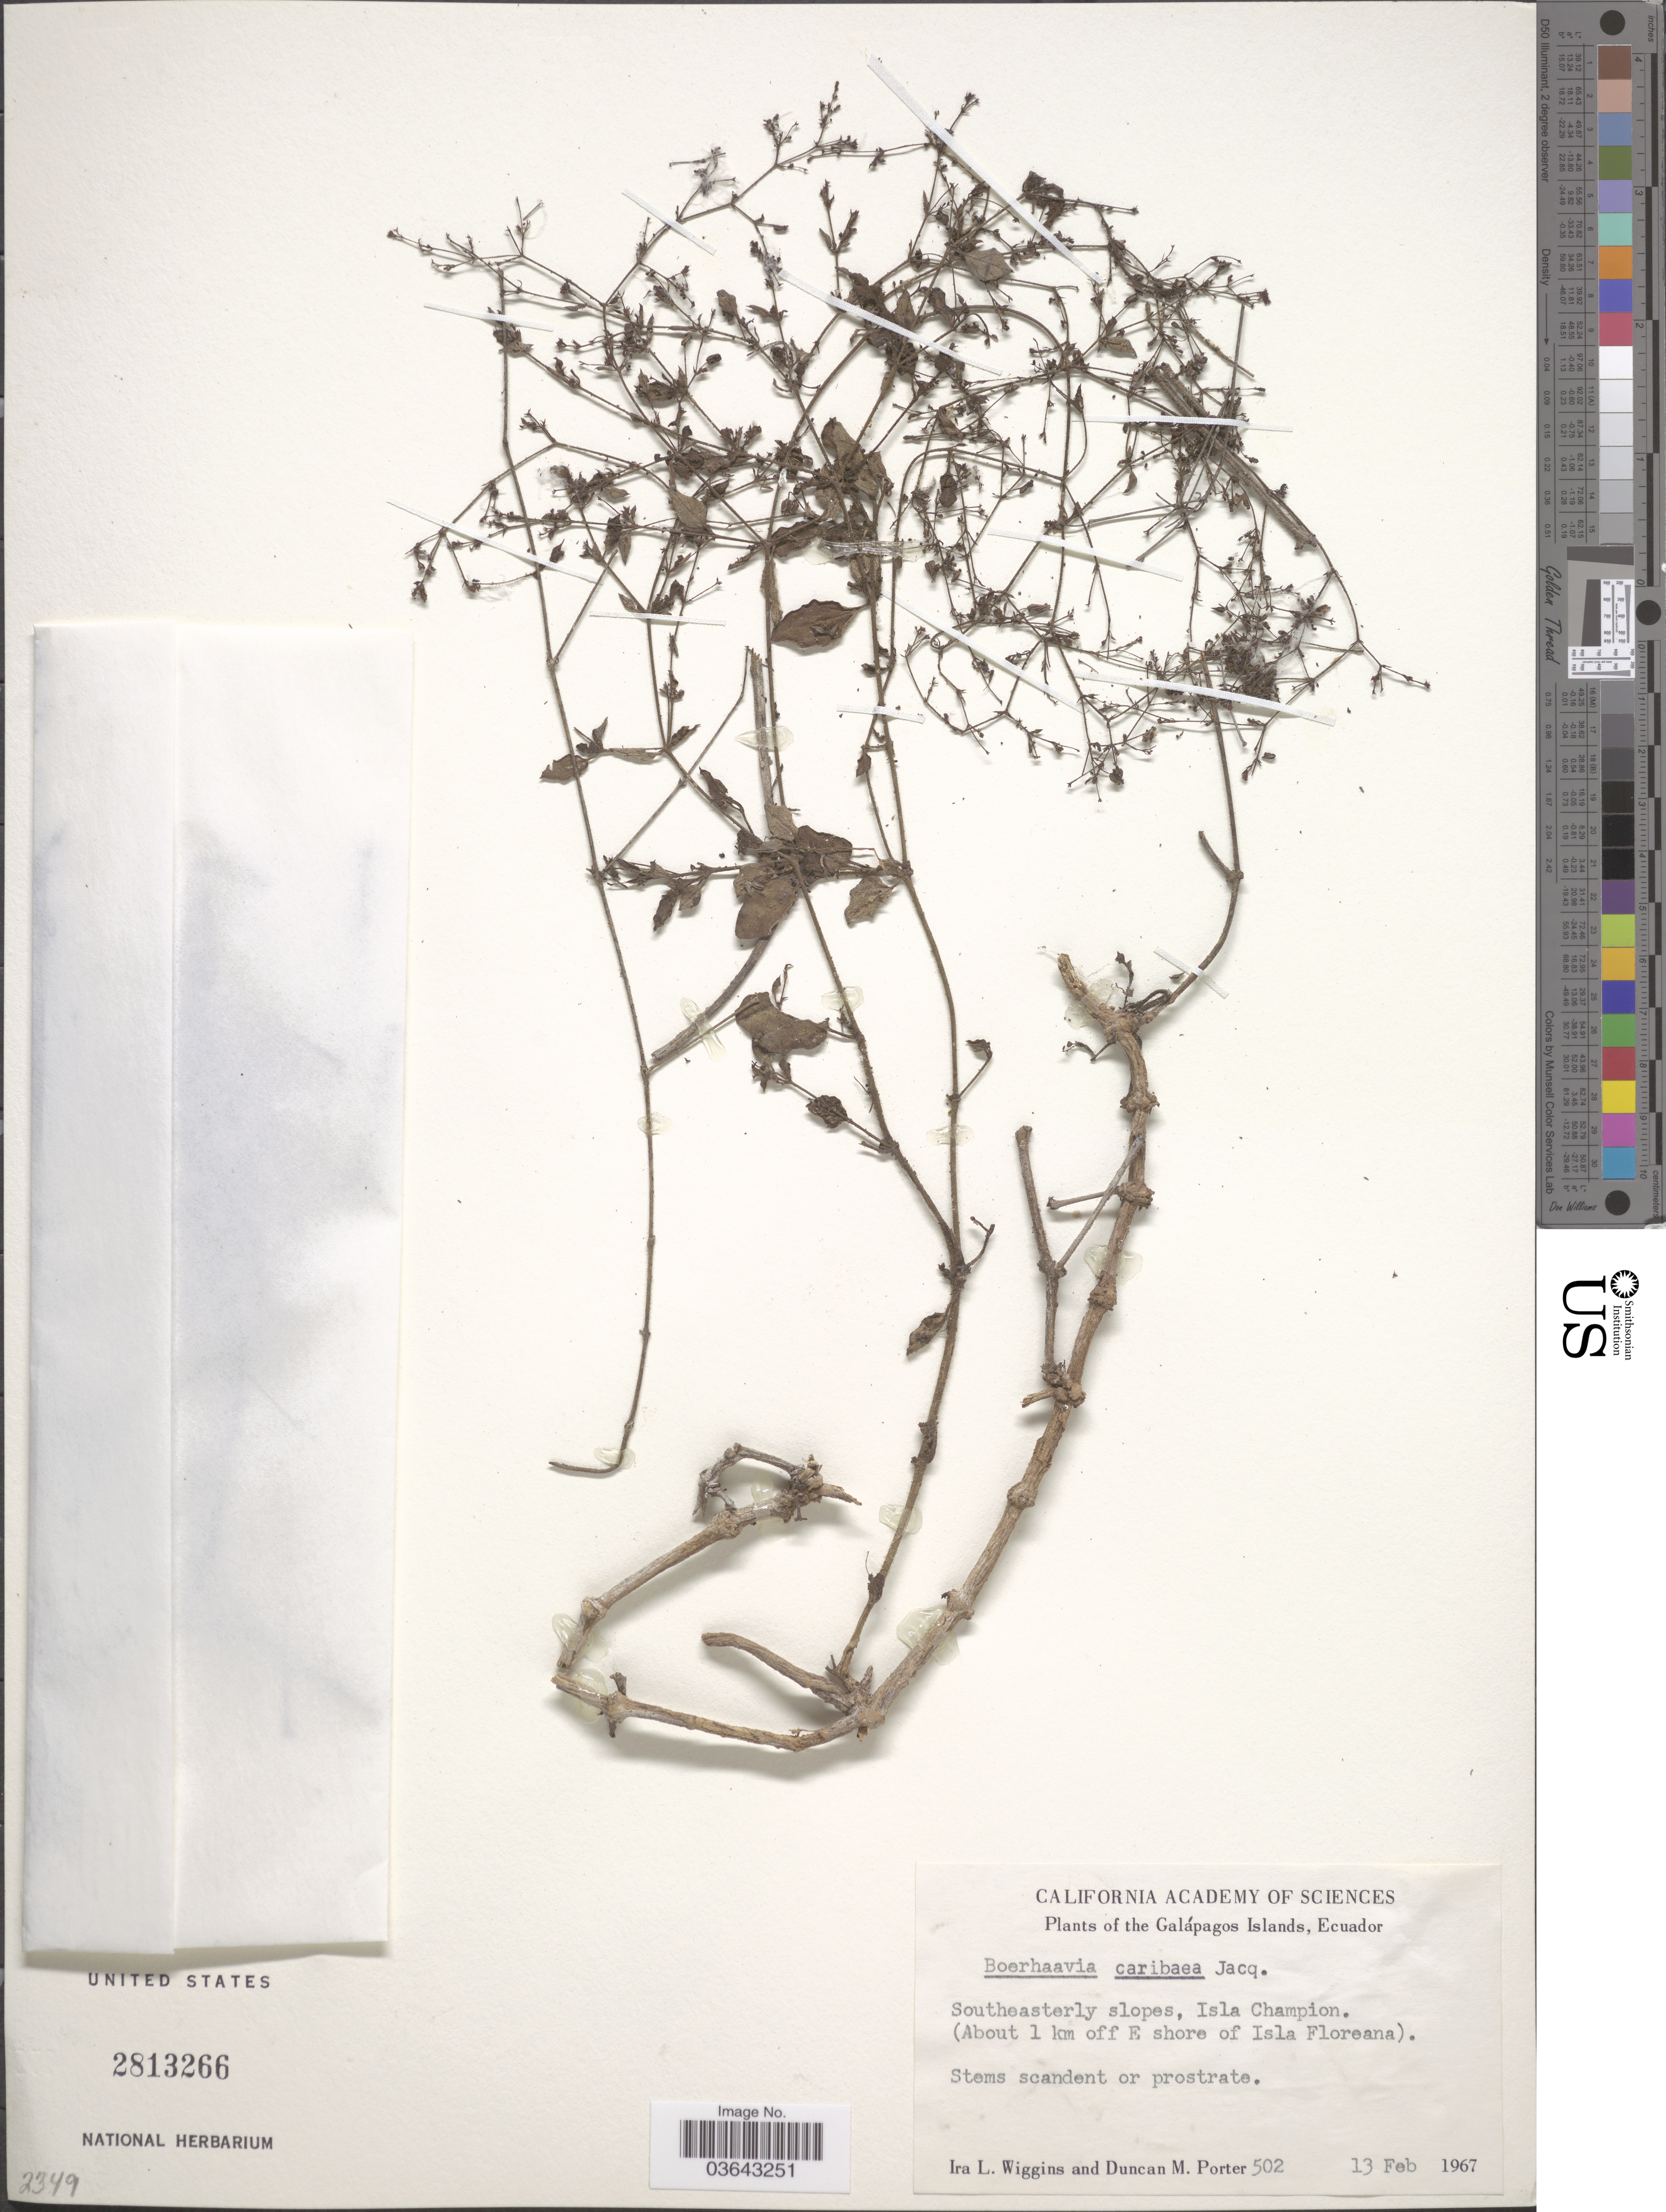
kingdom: Plantae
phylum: Tracheophyta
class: Magnoliopsida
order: Caryophyllales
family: Nyctaginaceae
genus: Boerhavia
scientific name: Boerhavia diffusa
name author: L.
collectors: I. L. Wiggins & D. Porter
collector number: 502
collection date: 1967-02-13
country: Ecuador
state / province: Colón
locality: The Galápagos Islands. Southeasterly slopes, Isla Champion. (About 1 km off E shore of Isla Floreana).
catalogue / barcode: US 2813266